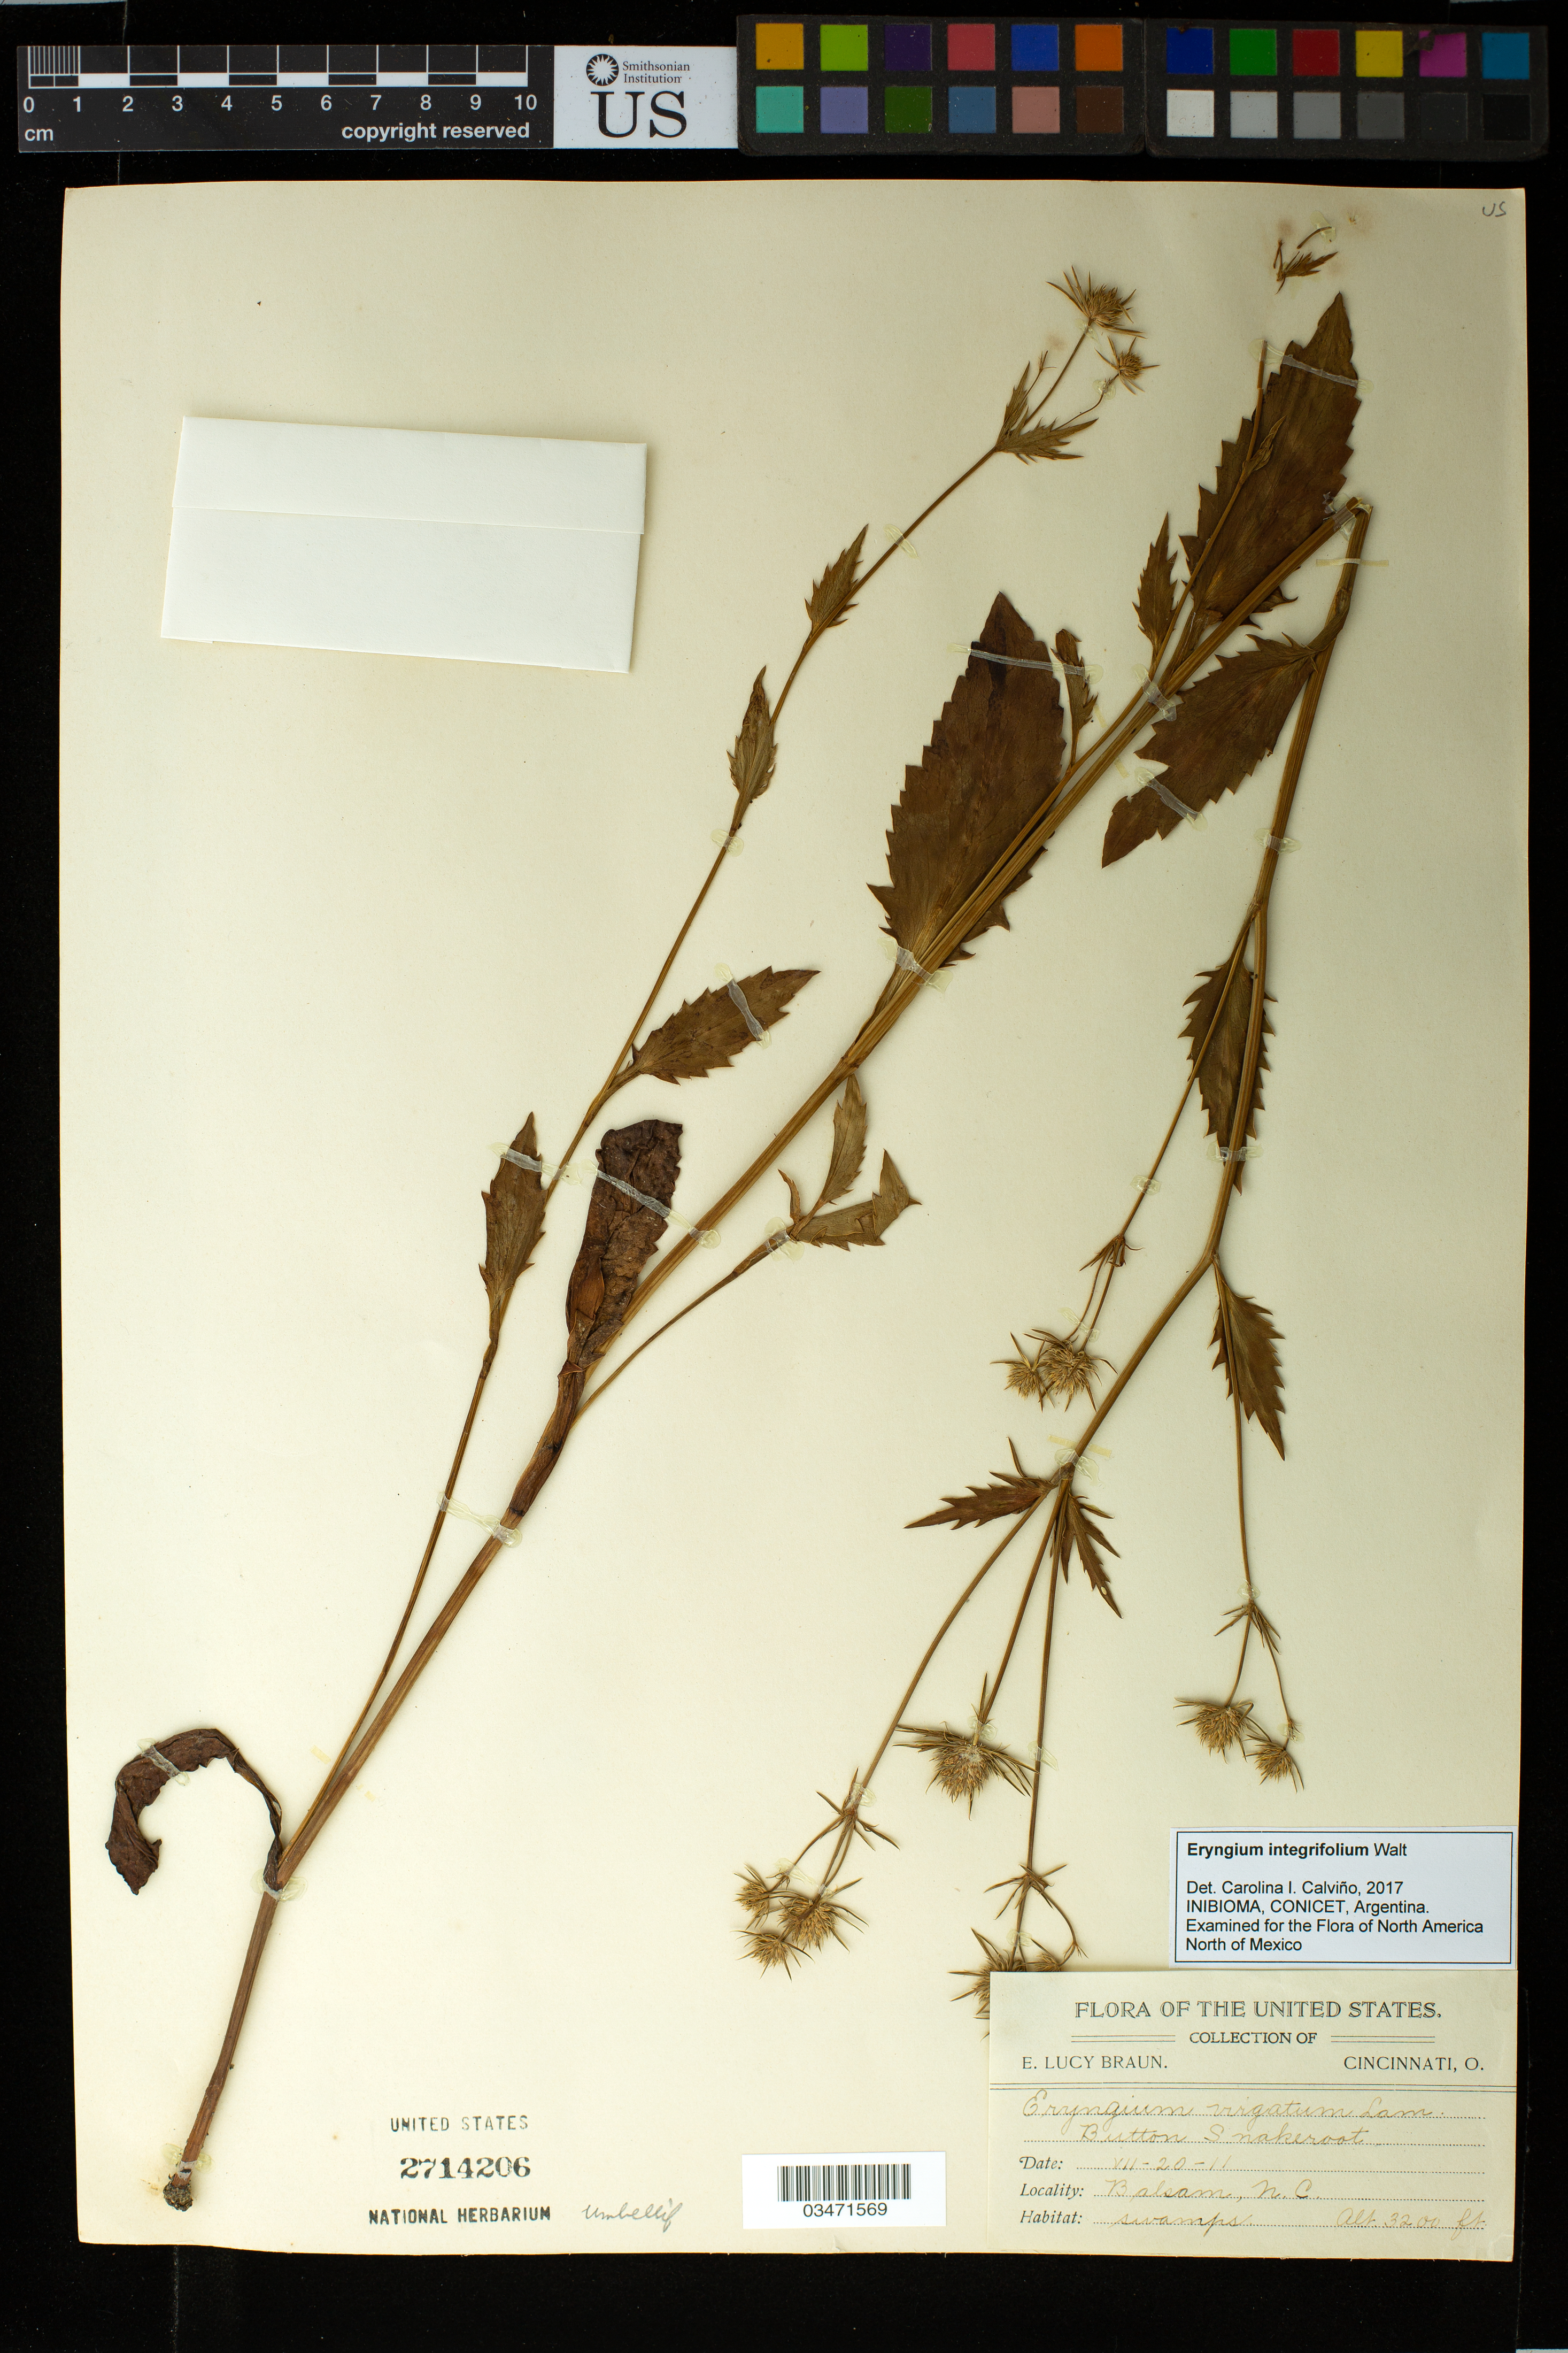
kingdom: Plantae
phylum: Tracheophyta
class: Magnoliopsida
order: Apiales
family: Apiaceae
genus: Eryngium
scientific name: Eryngium integrifolium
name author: Walter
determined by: Calviño, C. I.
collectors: E. L. Braun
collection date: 1911-07-20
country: United States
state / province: North Carolina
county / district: Jackson County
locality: Balsam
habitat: Swamps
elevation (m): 975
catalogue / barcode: US 2714206